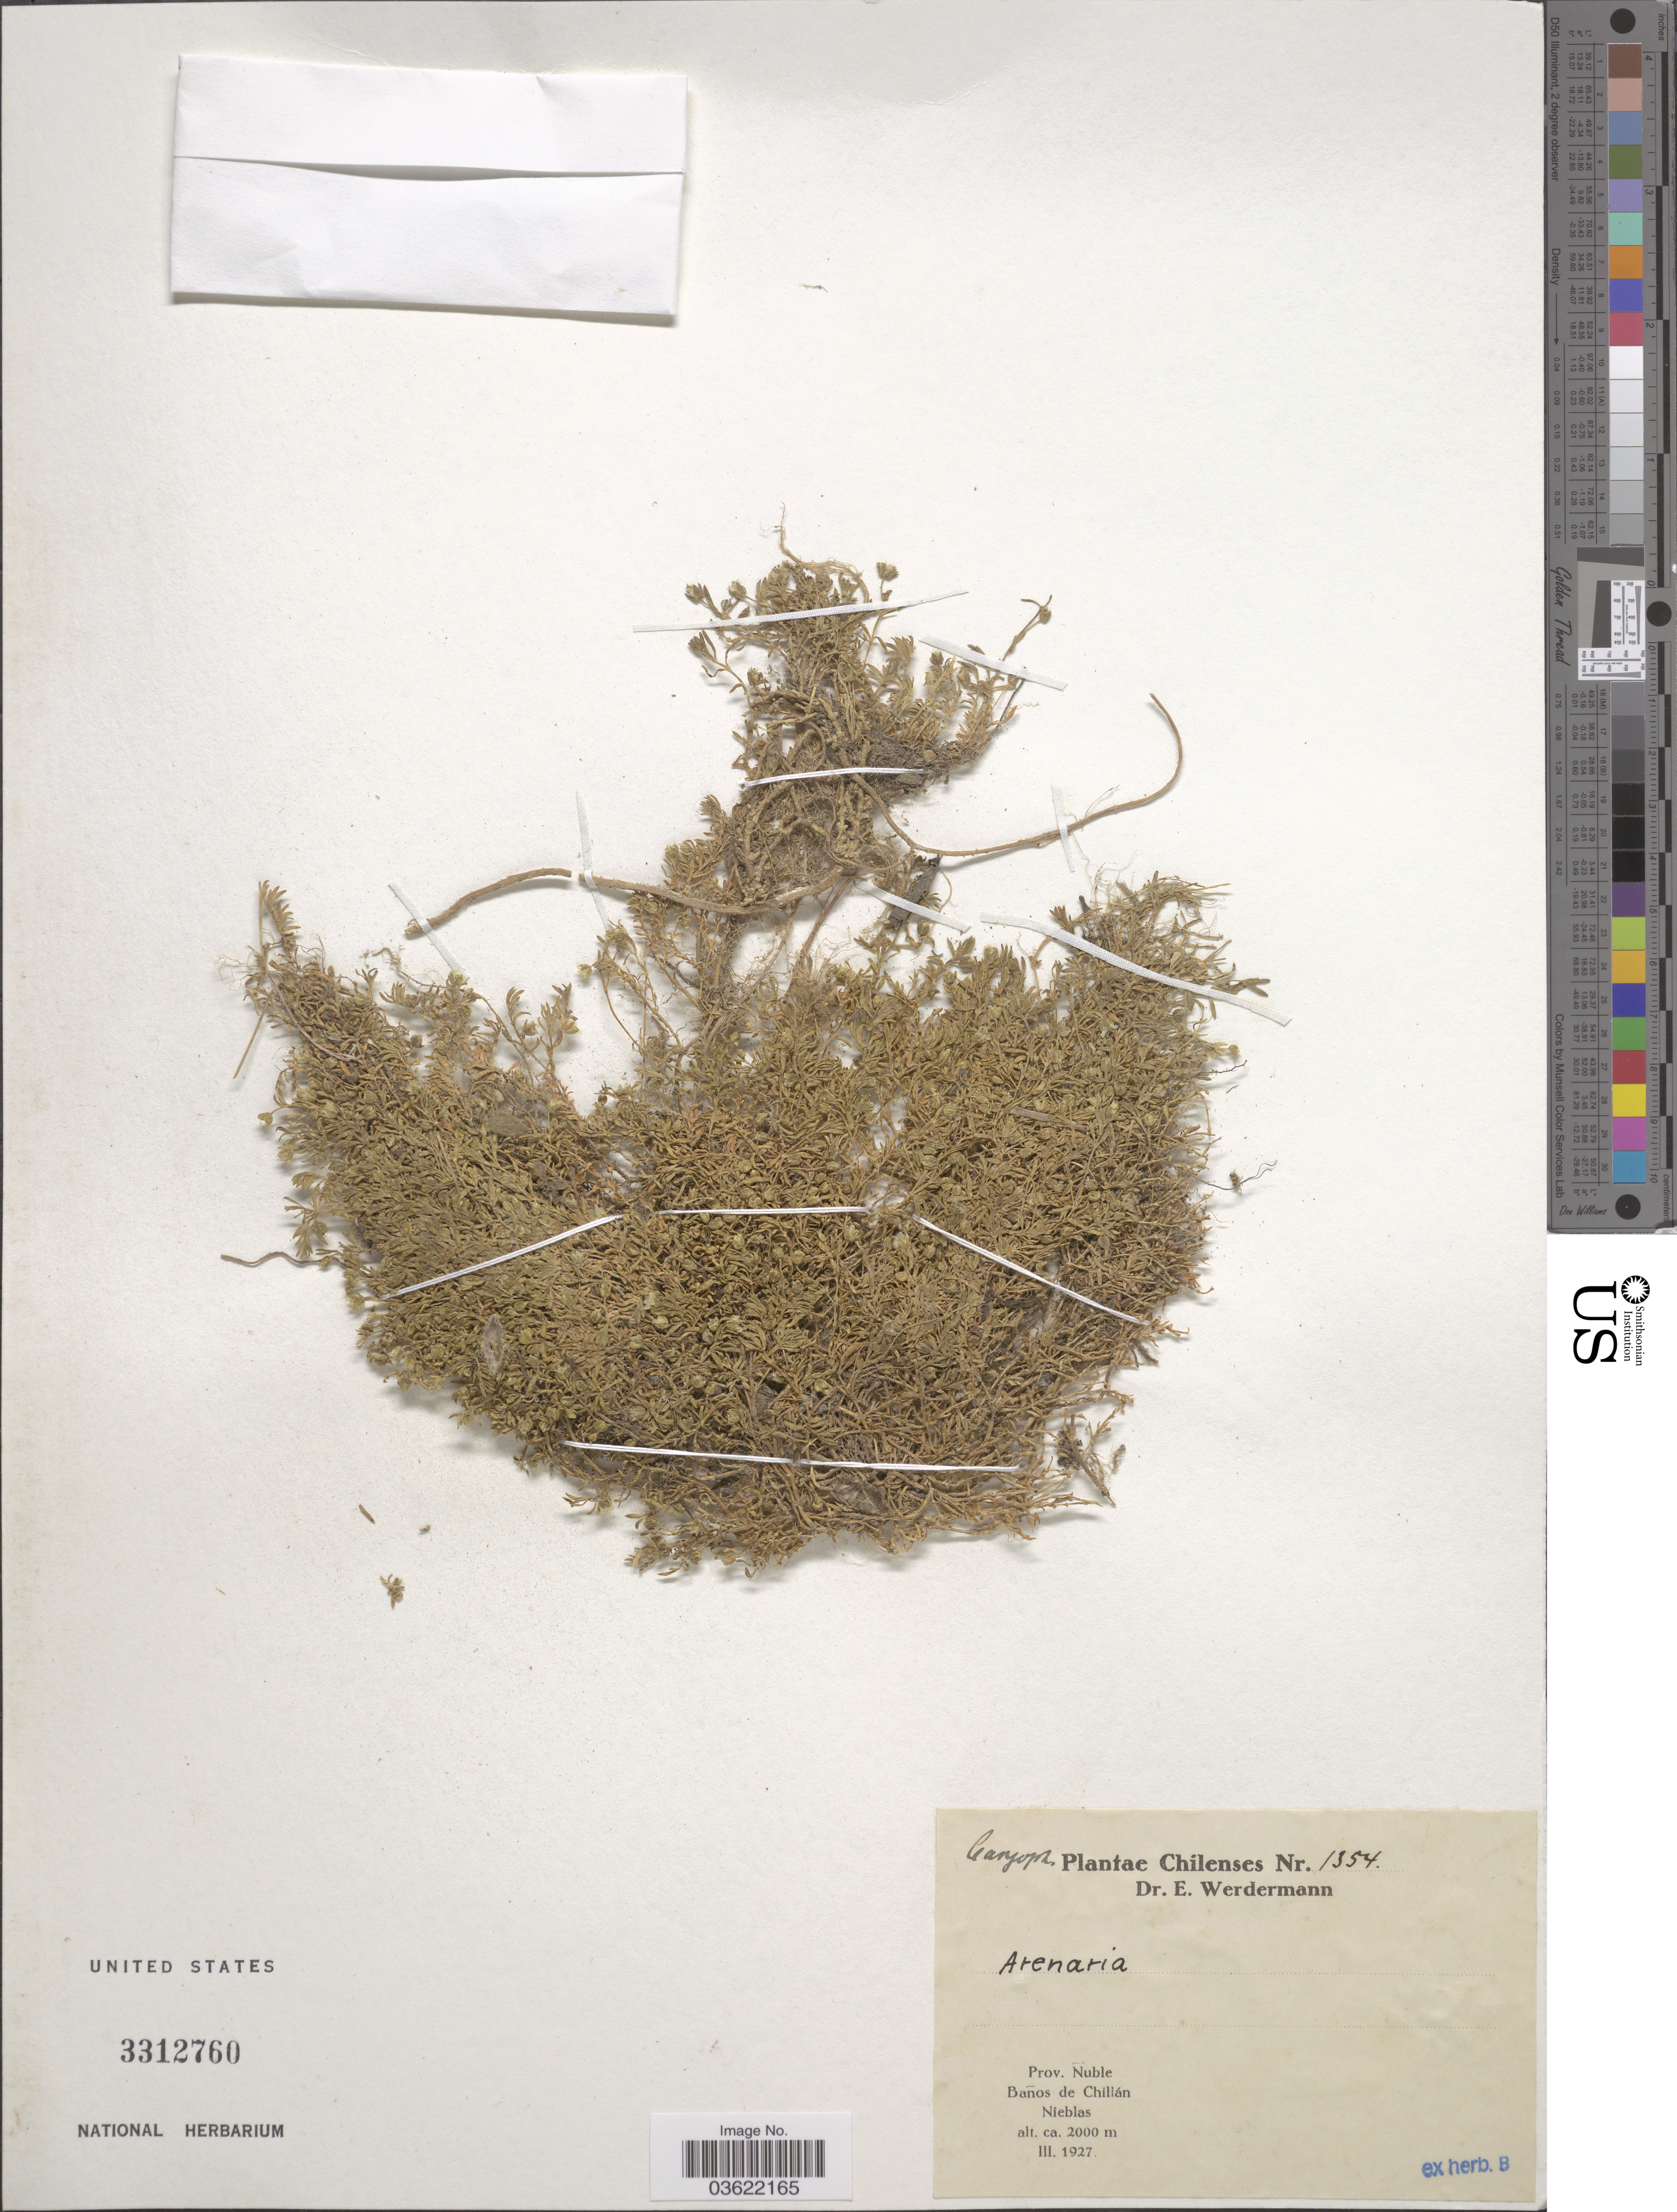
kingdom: Plantae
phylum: Tracheophyta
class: Magnoliopsida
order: Caryophyllales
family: Caryophyllaceae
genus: Arenaria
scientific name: Arenaria sp.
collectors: E. Werdermann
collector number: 1354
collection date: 1927-03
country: Chile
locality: Prov. Nuble. Baños de Chillán. Nieblas.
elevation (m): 2000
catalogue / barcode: US 3312760